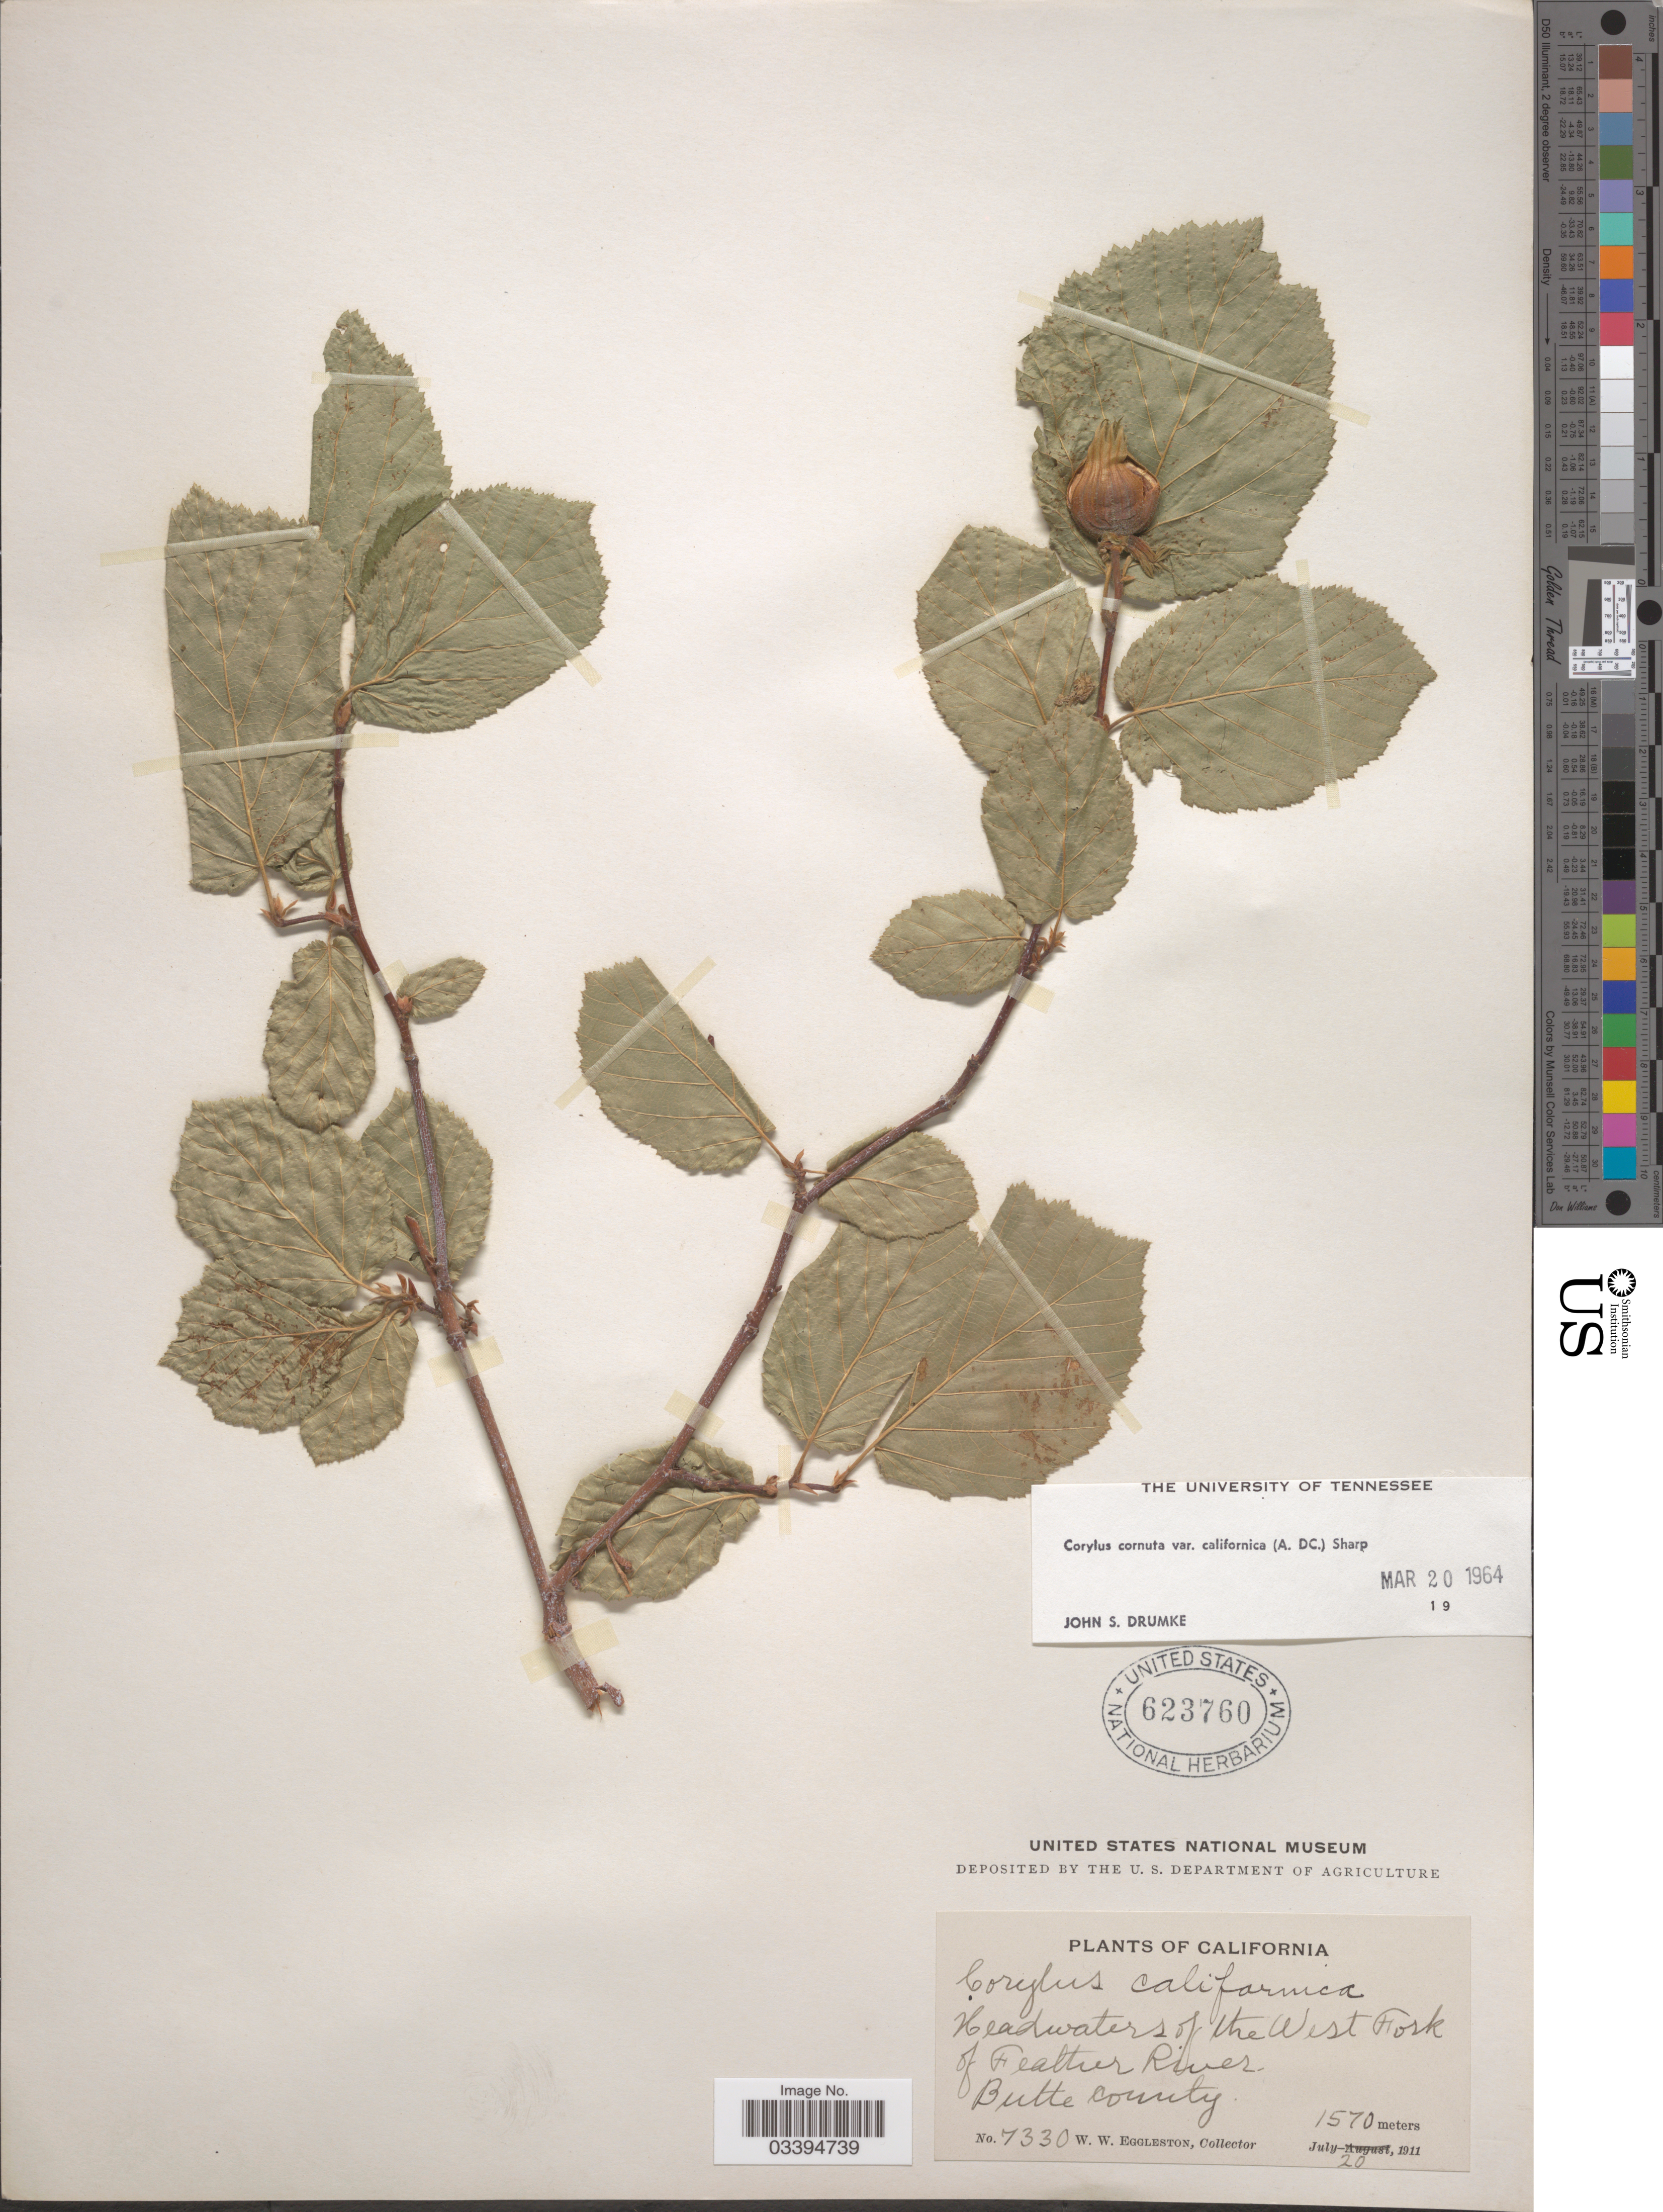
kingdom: Plantae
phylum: Tracheophyta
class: Magnoliopsida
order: Fagales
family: Betulaceae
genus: Corylus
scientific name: Corylus cornuta var. californica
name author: Marshall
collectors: W. W. Eggleston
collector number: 7330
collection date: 1911-07-20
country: United States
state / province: California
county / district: Butte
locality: Headwaters of the West Fork of Feather River. Butte county.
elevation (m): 1570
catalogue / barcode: US 623760